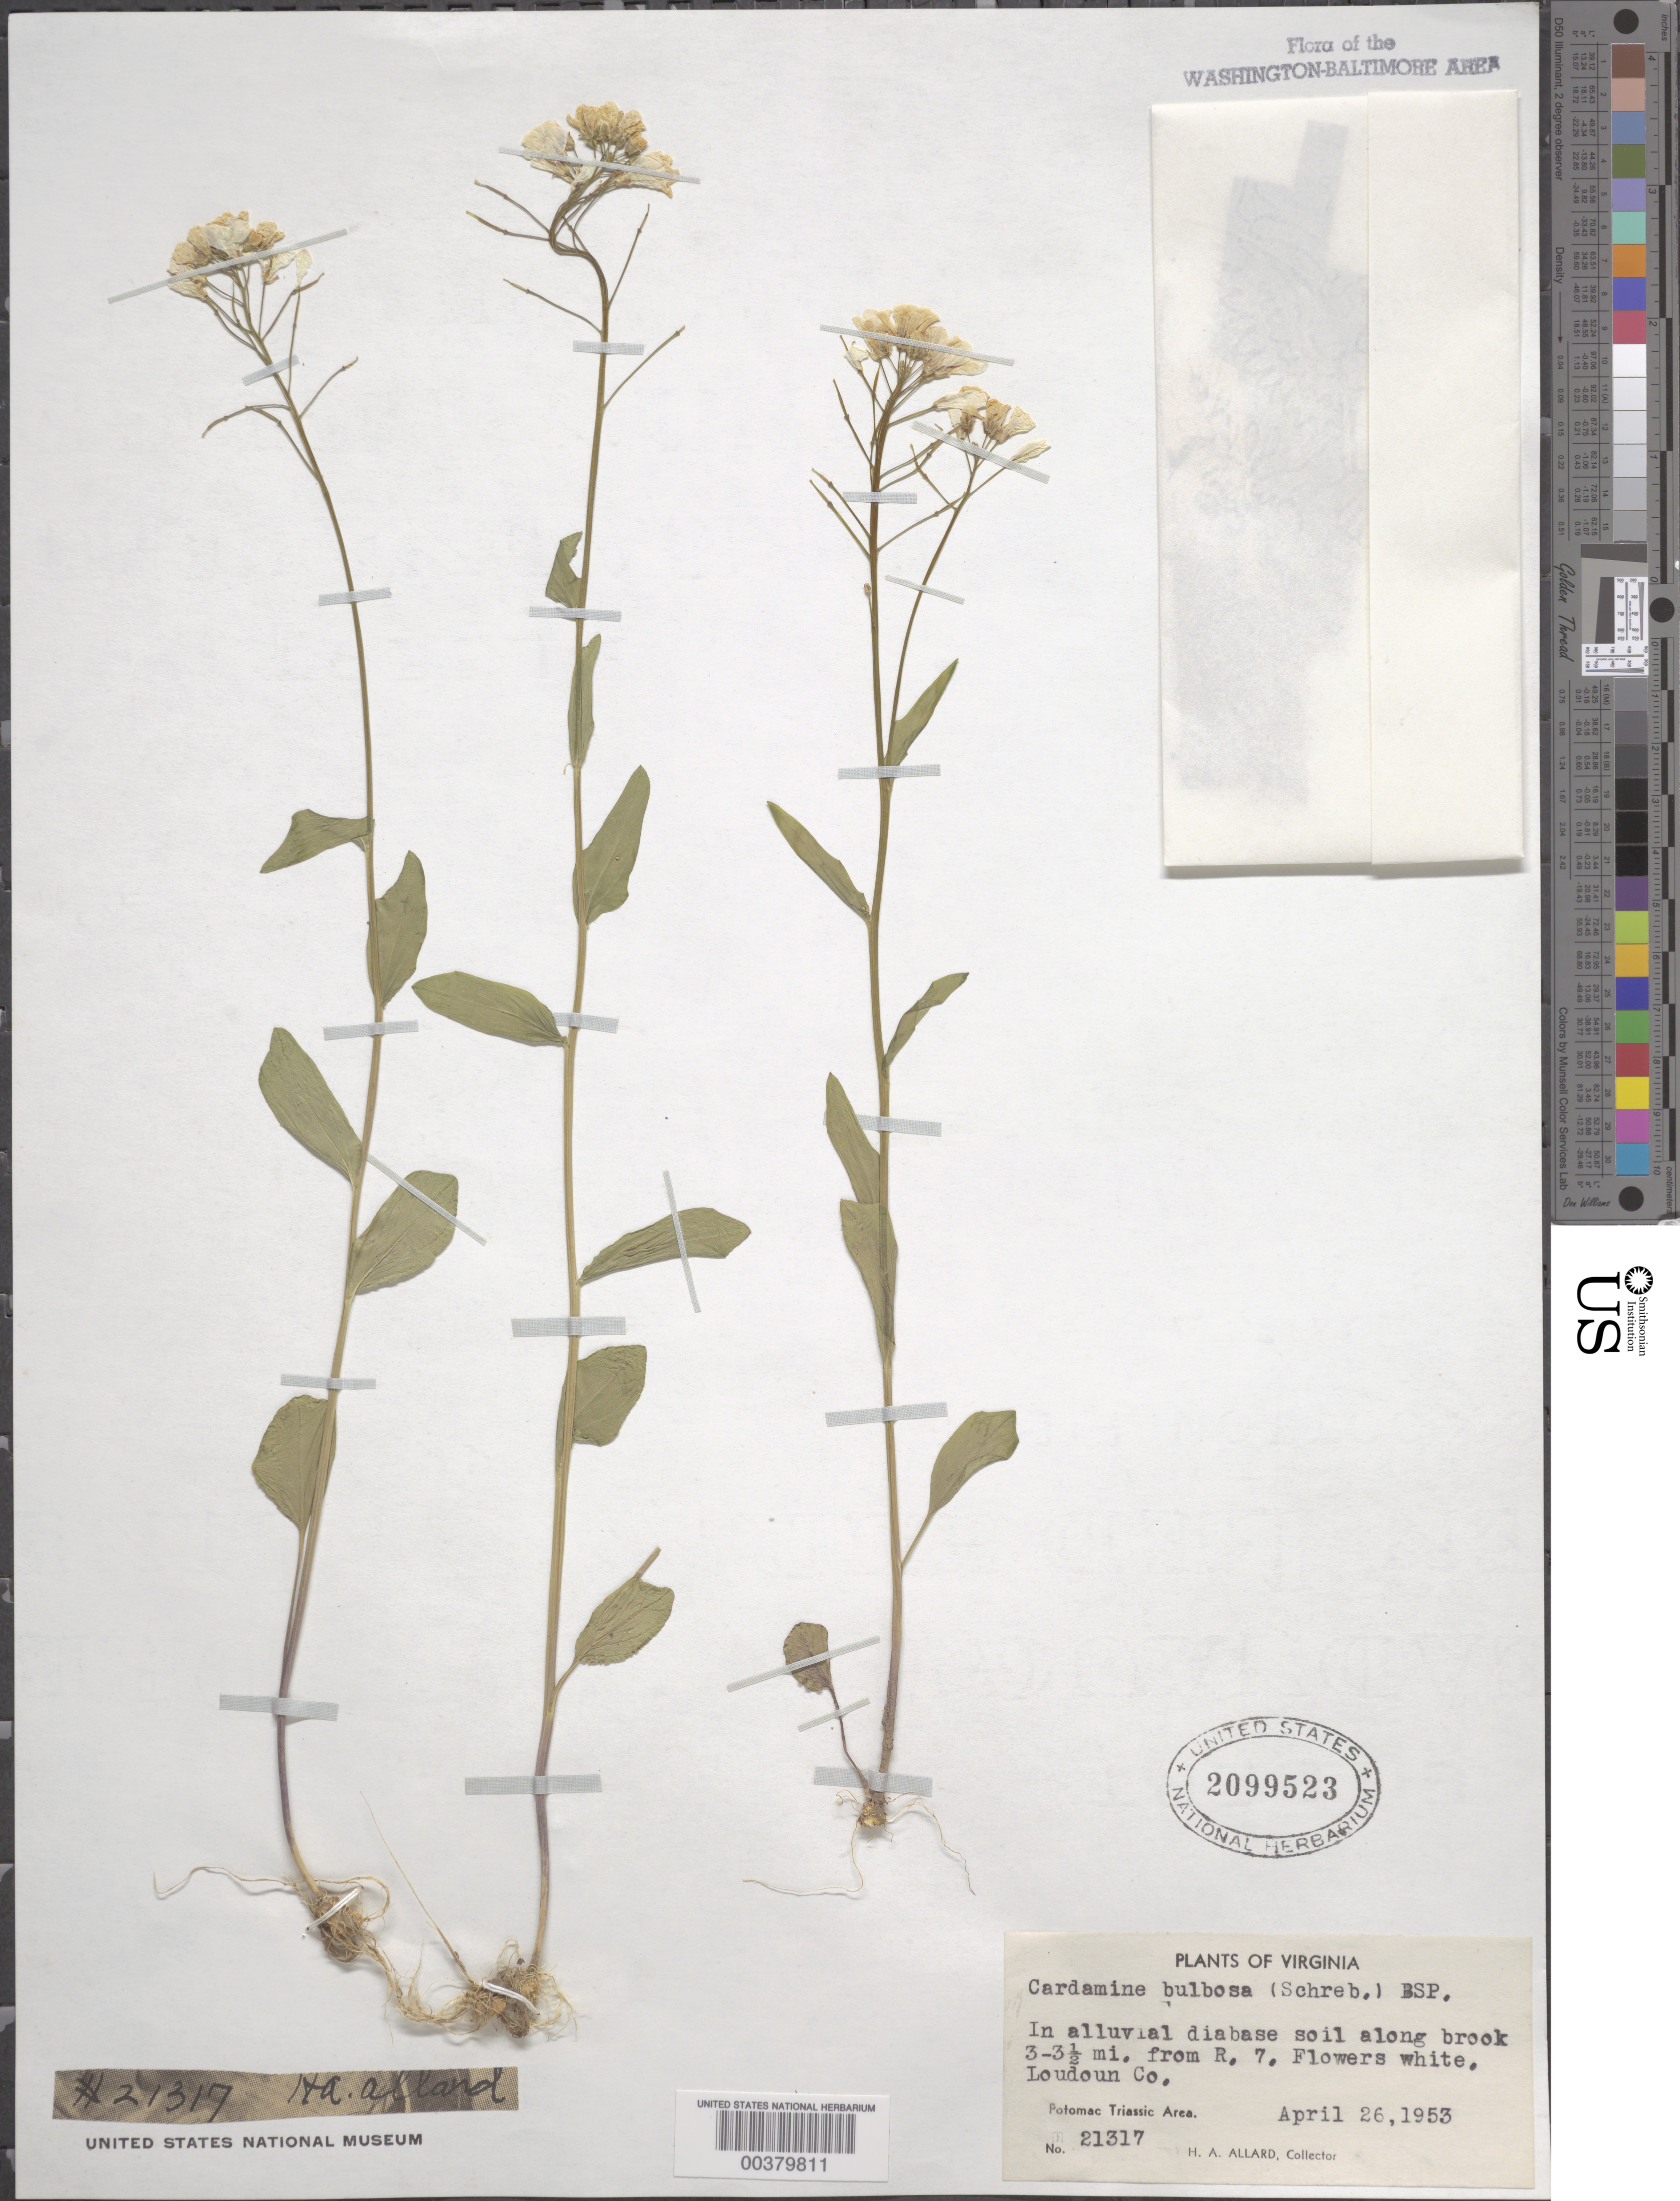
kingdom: Plantae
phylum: Tracheophyta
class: Magnoliopsida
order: Brassicales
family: Brassicaceae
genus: Cardamine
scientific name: Cardamine bulbosa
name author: (Schreb. ex Muhl.) Britton et al.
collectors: H. A. Allard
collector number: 21317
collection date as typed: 26 Apr 1953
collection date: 1953-04-26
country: United States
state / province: Virginia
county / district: Loudoun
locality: Brook away from Route 7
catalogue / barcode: US 2099523